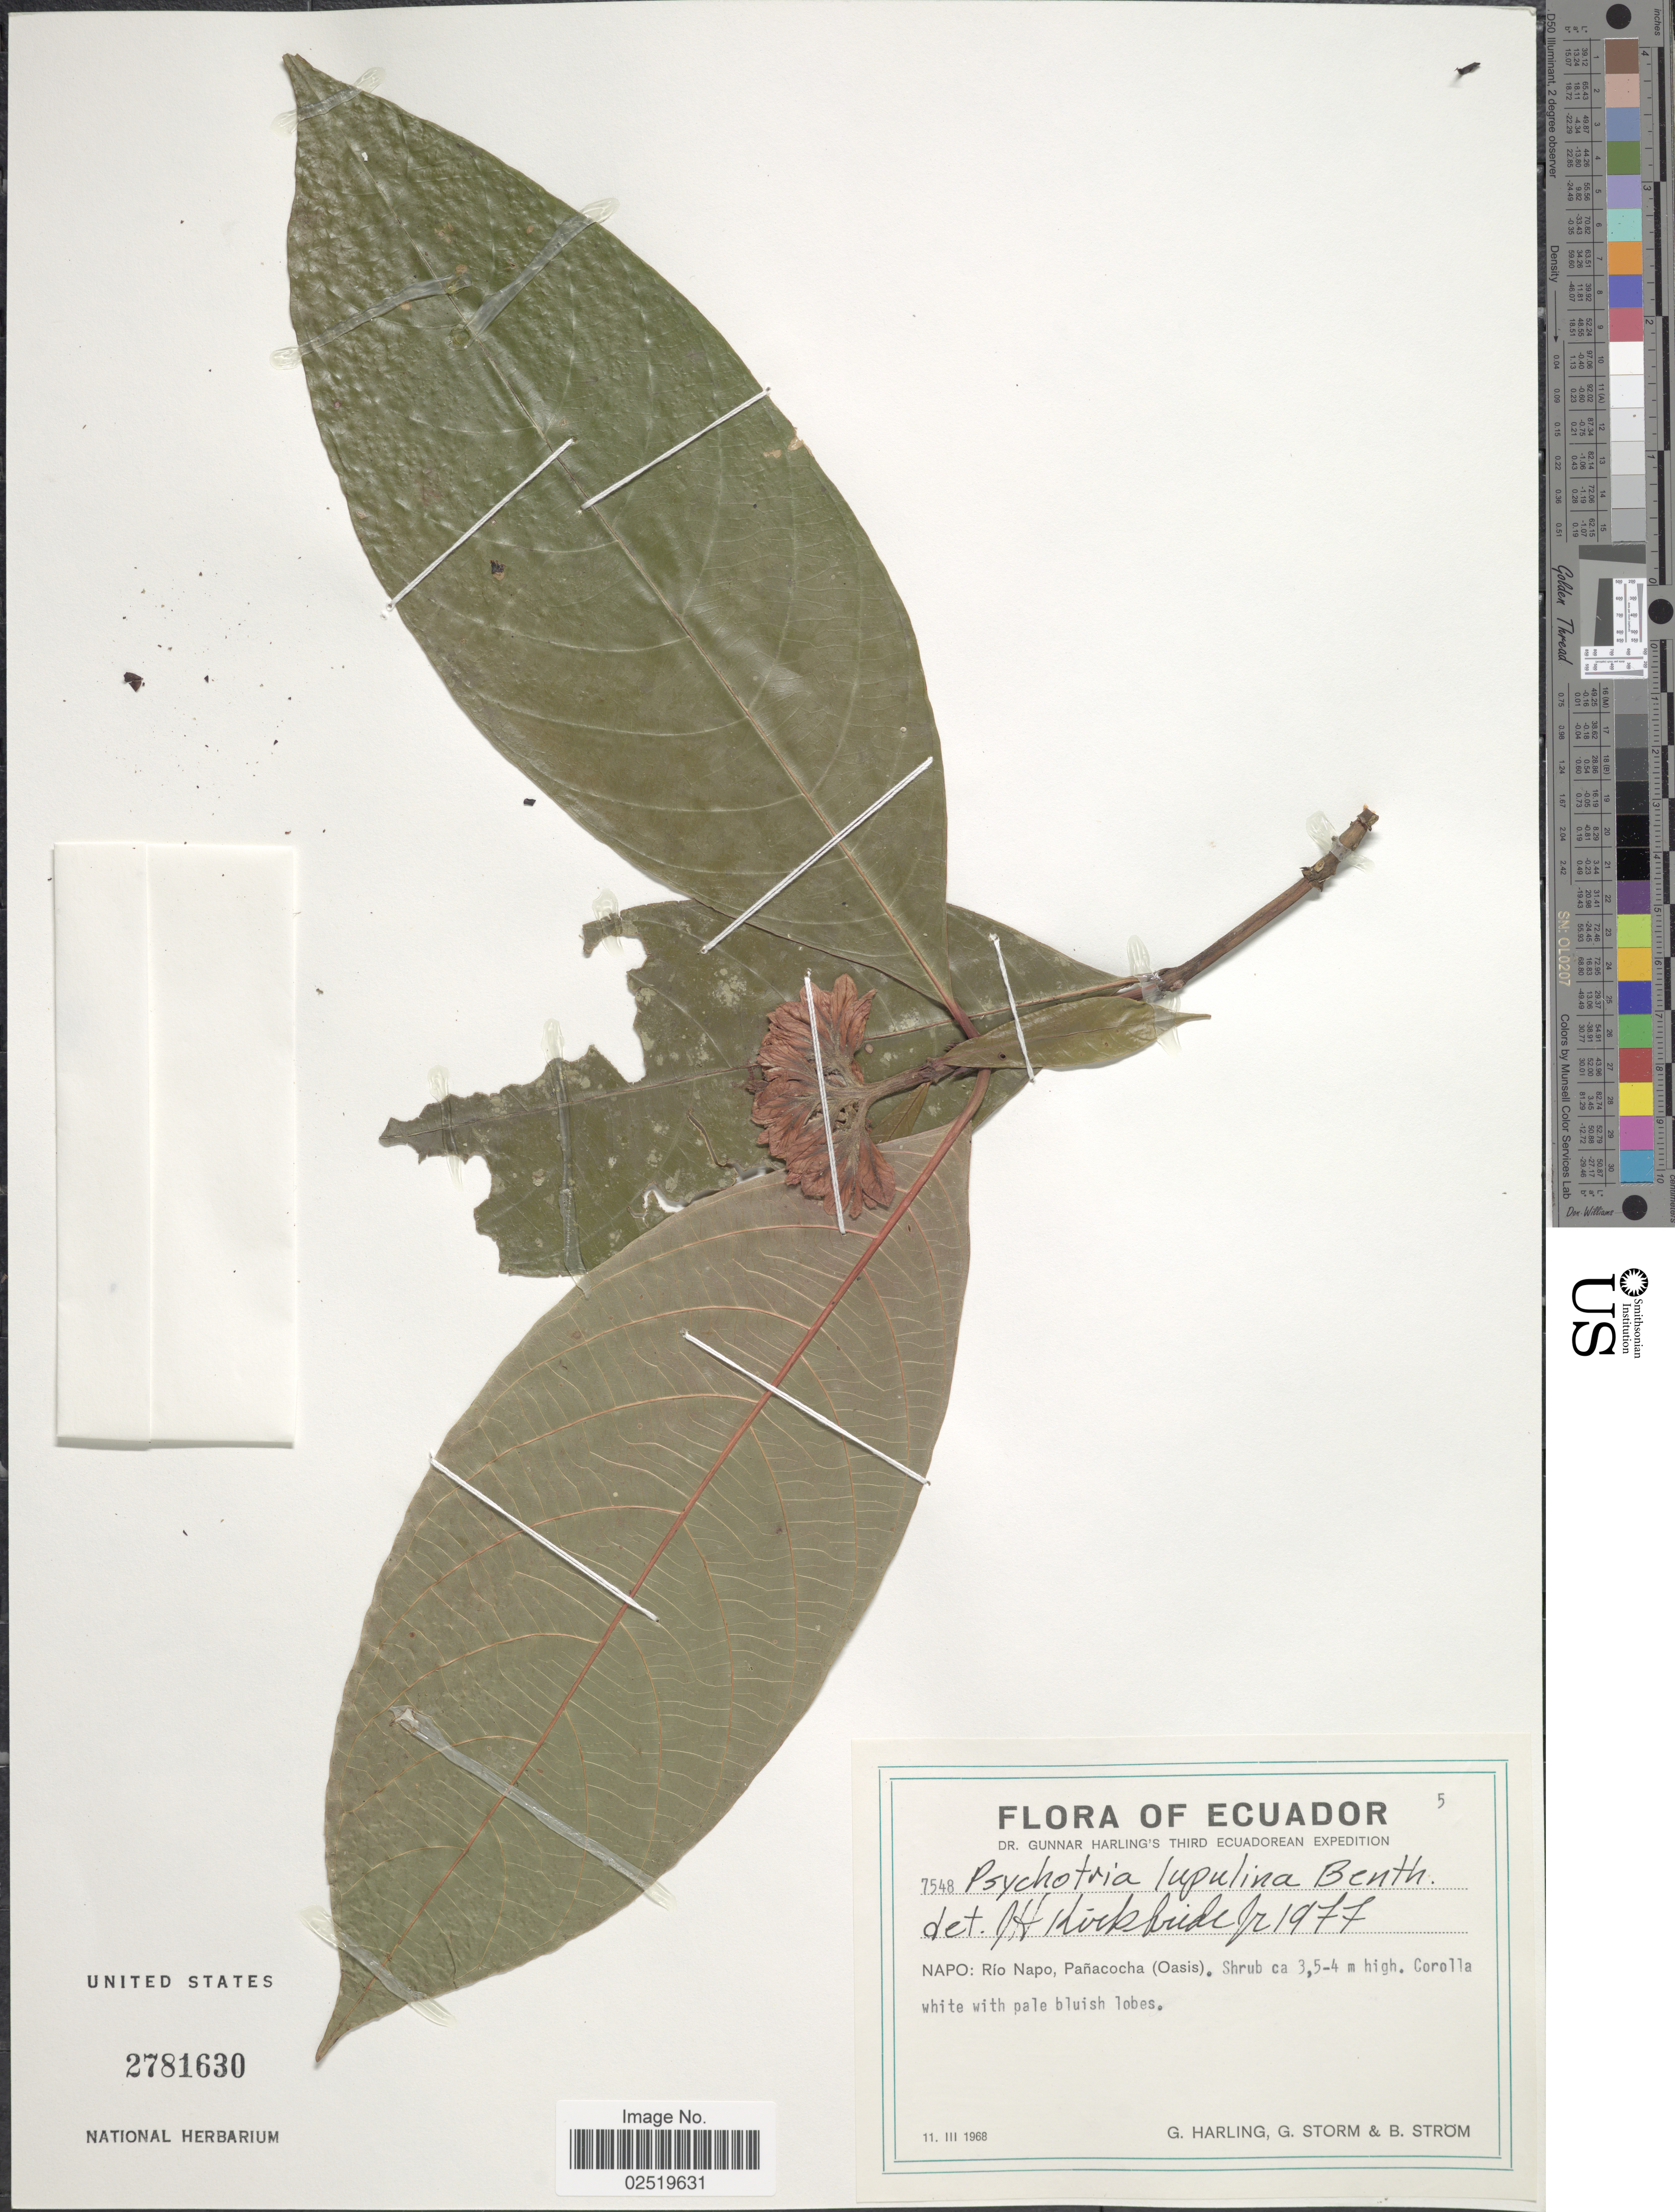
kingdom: Plantae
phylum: Tracheophyta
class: Magnoliopsida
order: Gentianales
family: Rubiaceae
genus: Psychotria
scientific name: Psychotria lupulina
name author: Benth.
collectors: G. Harling, G. Storm & B. Ström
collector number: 7548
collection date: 1968-03-11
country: Ecuador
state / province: Napo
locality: Rio Napo, Panacocha (Oasis).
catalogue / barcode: US 2781630